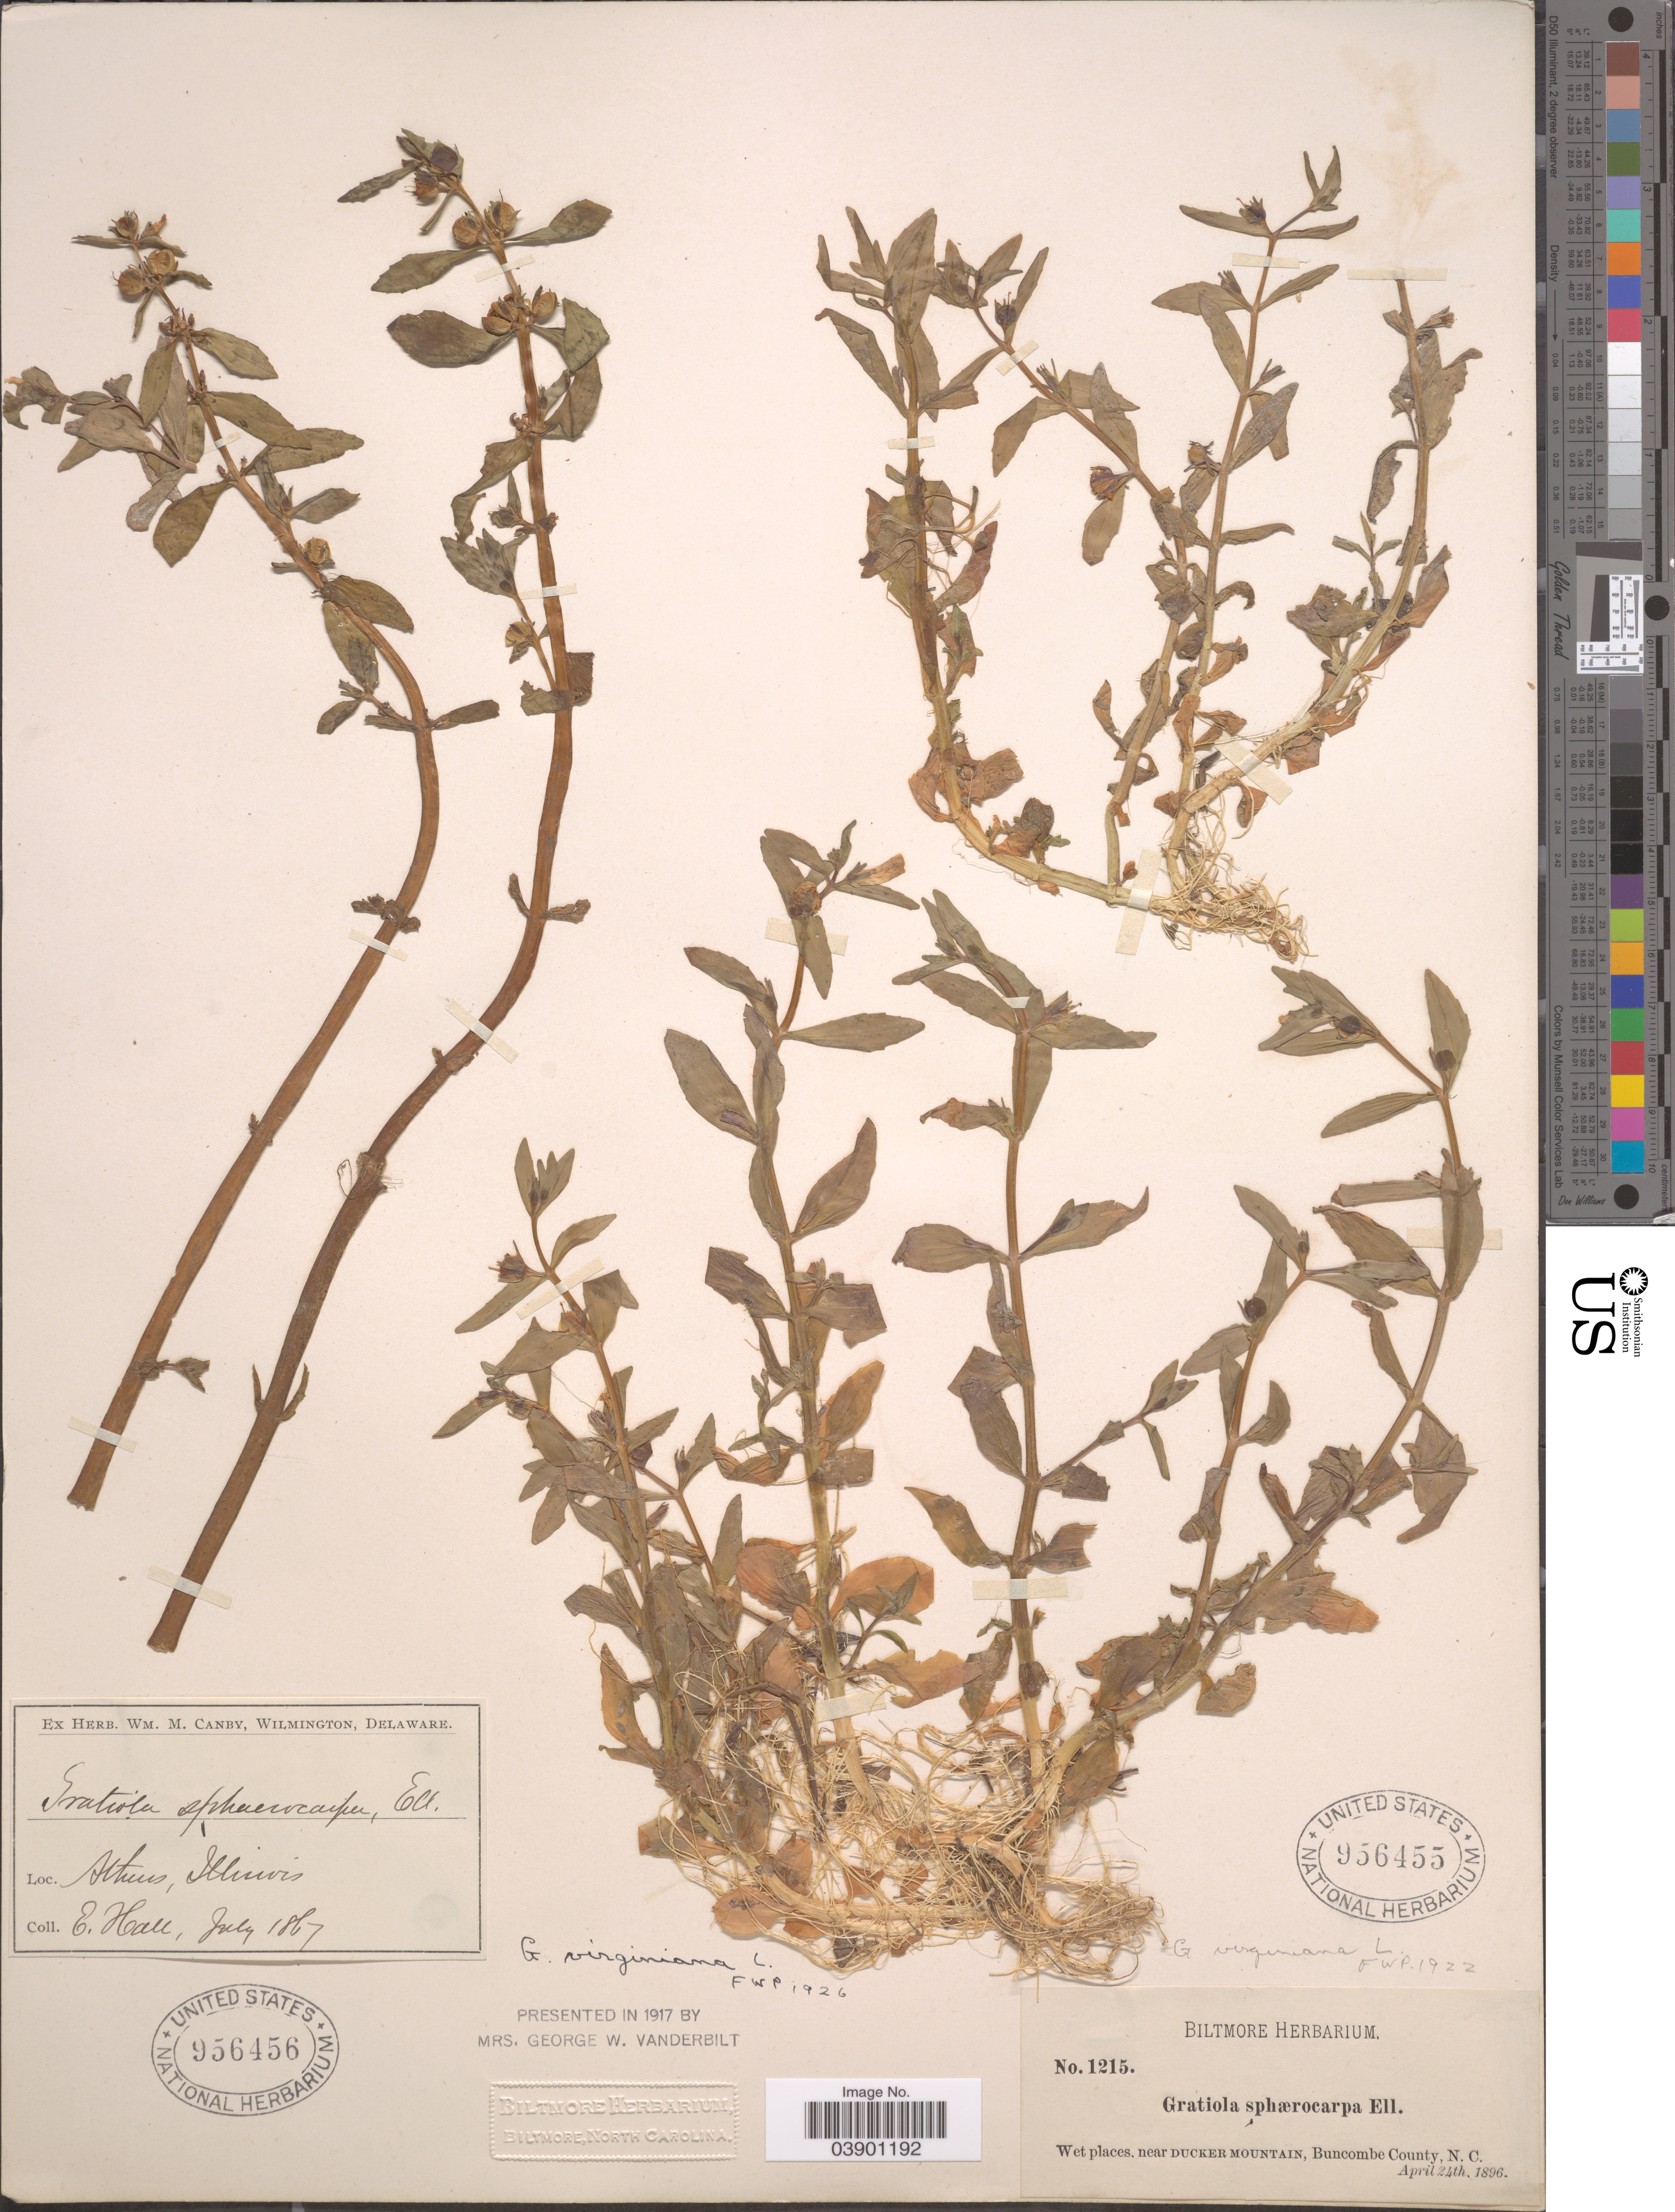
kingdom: Plantae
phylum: Tracheophyta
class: Magnoliopsida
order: Lamiales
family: Plantaginaceae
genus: Gratiola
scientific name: Gratiola virginiana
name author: L.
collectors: ex herb. Biltmore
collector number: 1215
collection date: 1896-04-24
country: United States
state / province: North Carolina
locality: Near Ducker Mountain, Buncombe County.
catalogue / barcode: US 956455